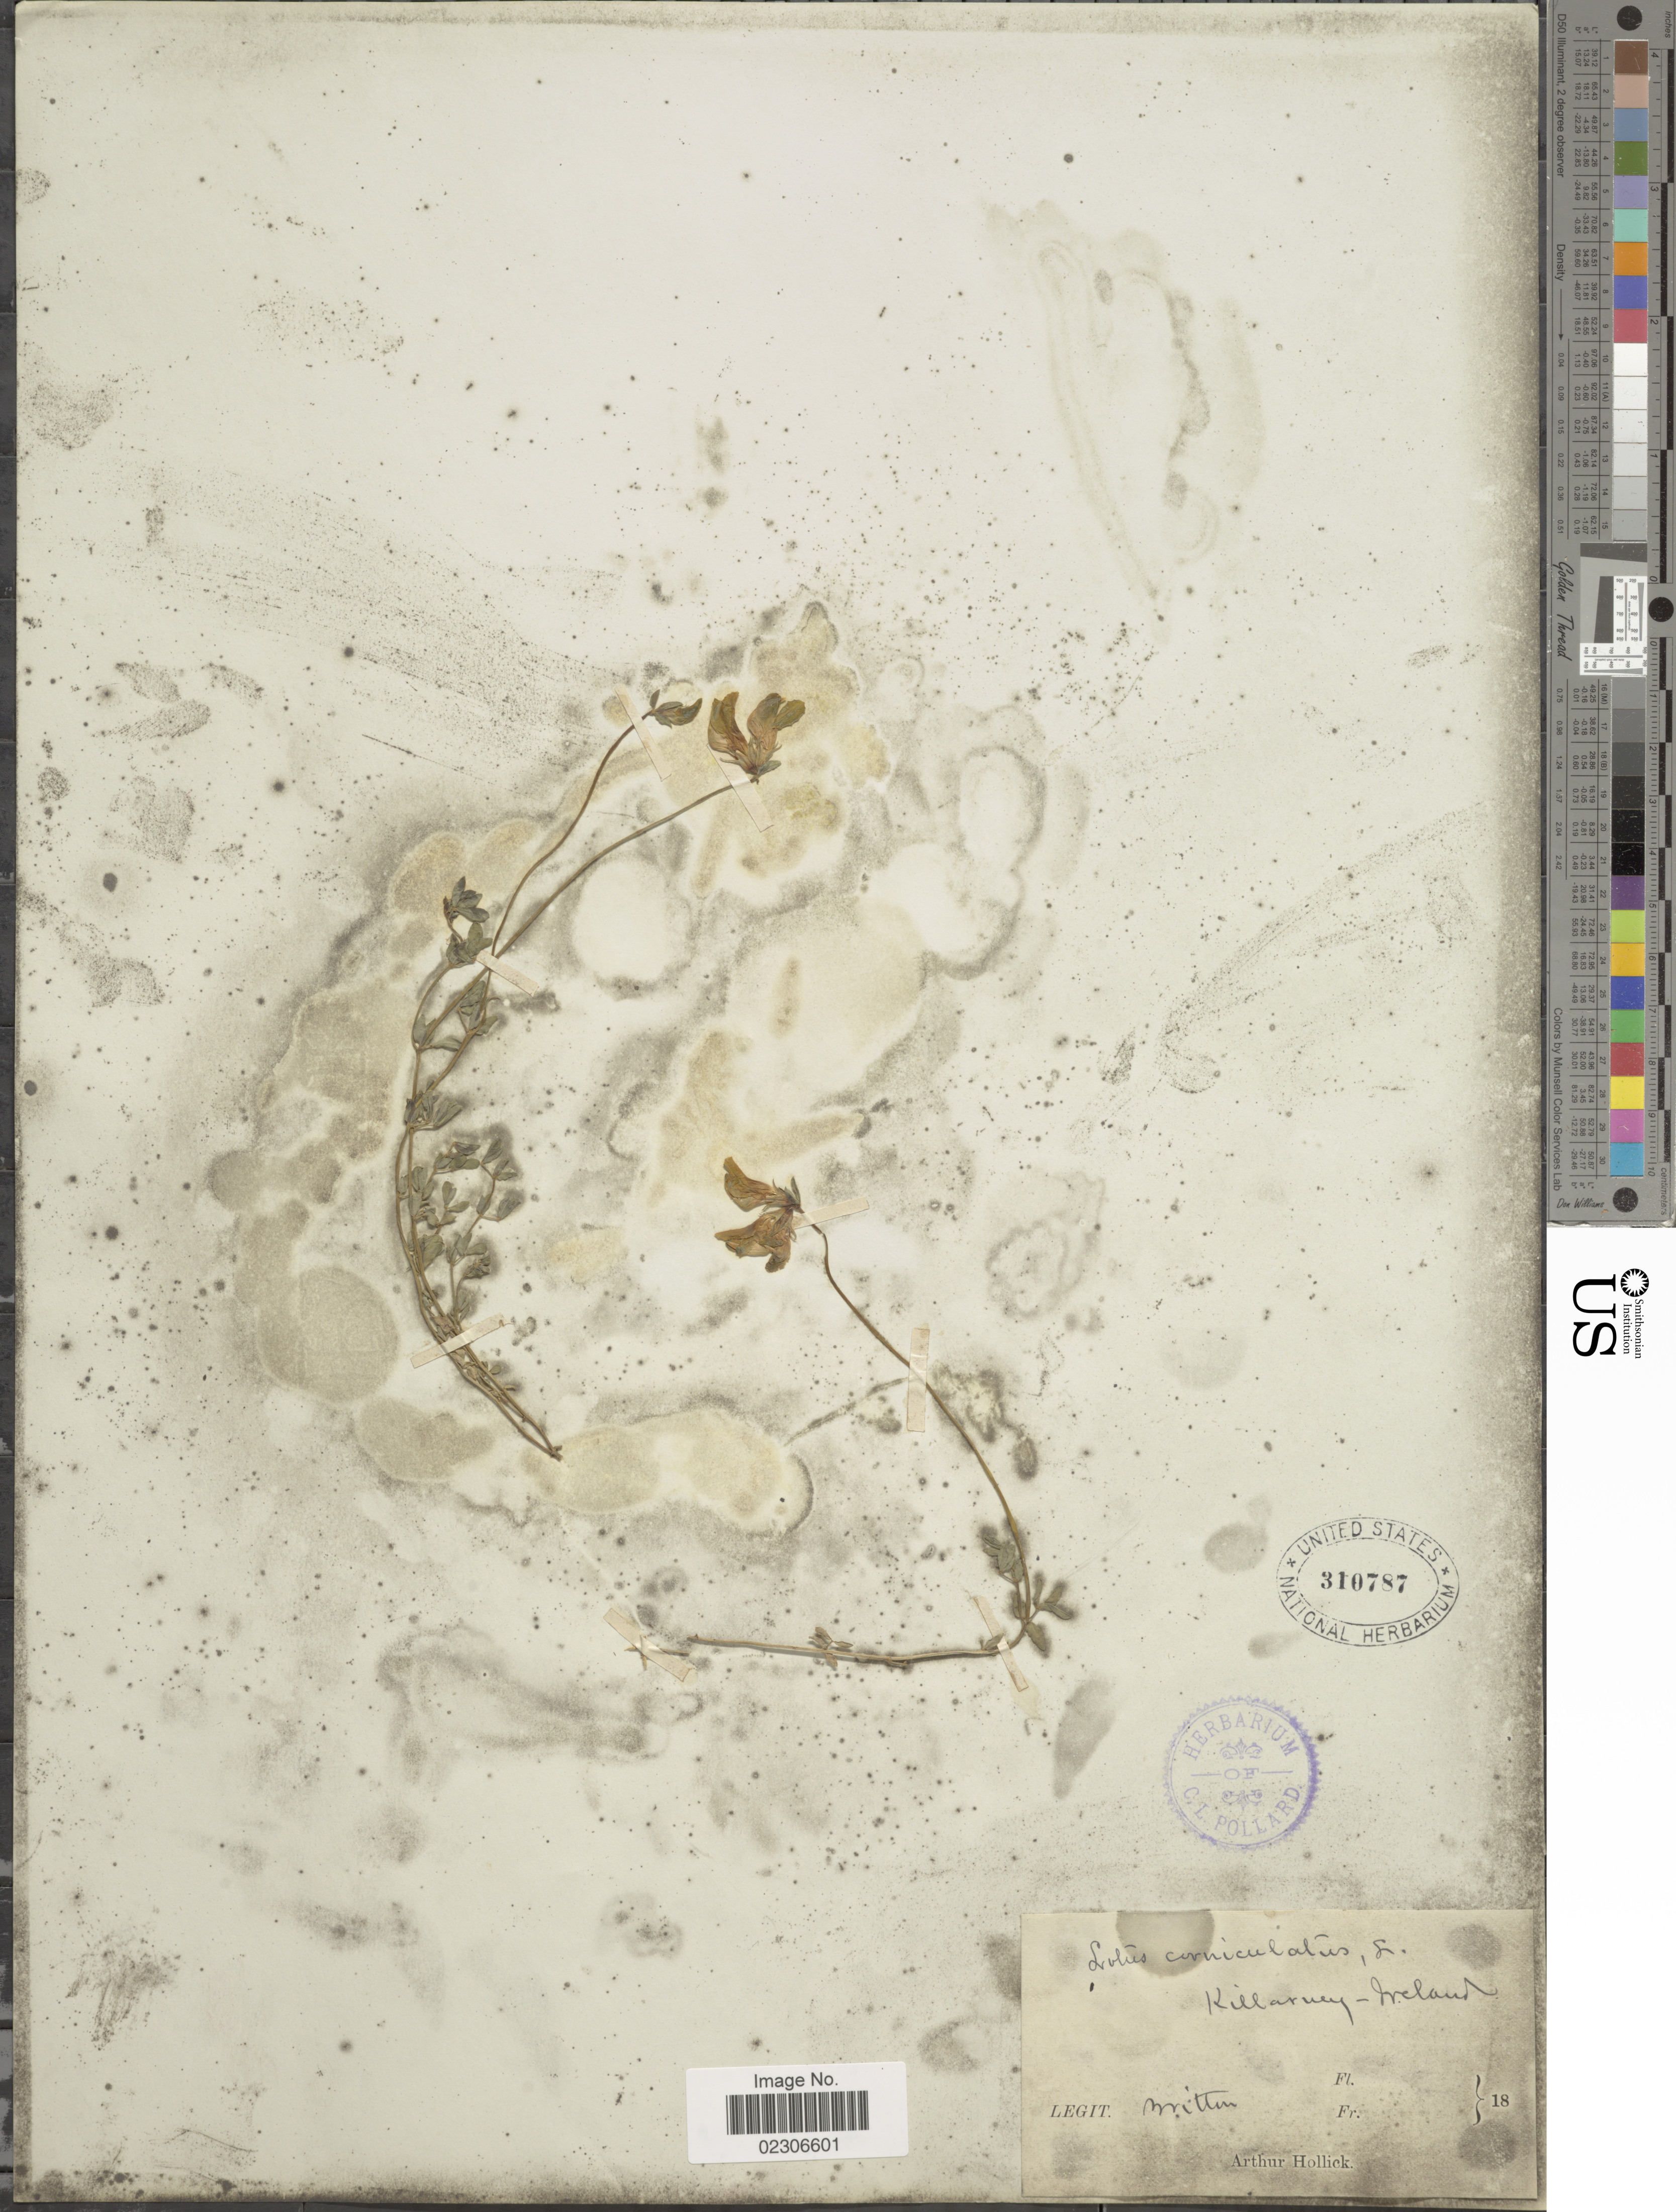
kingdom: Plantae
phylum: Tracheophyta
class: Magnoliopsida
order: Fabales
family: Fabaceae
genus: Lotus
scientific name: Lotus corniculatus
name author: L.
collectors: W. Mitten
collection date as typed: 18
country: Ireland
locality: Killarney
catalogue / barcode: US 310787